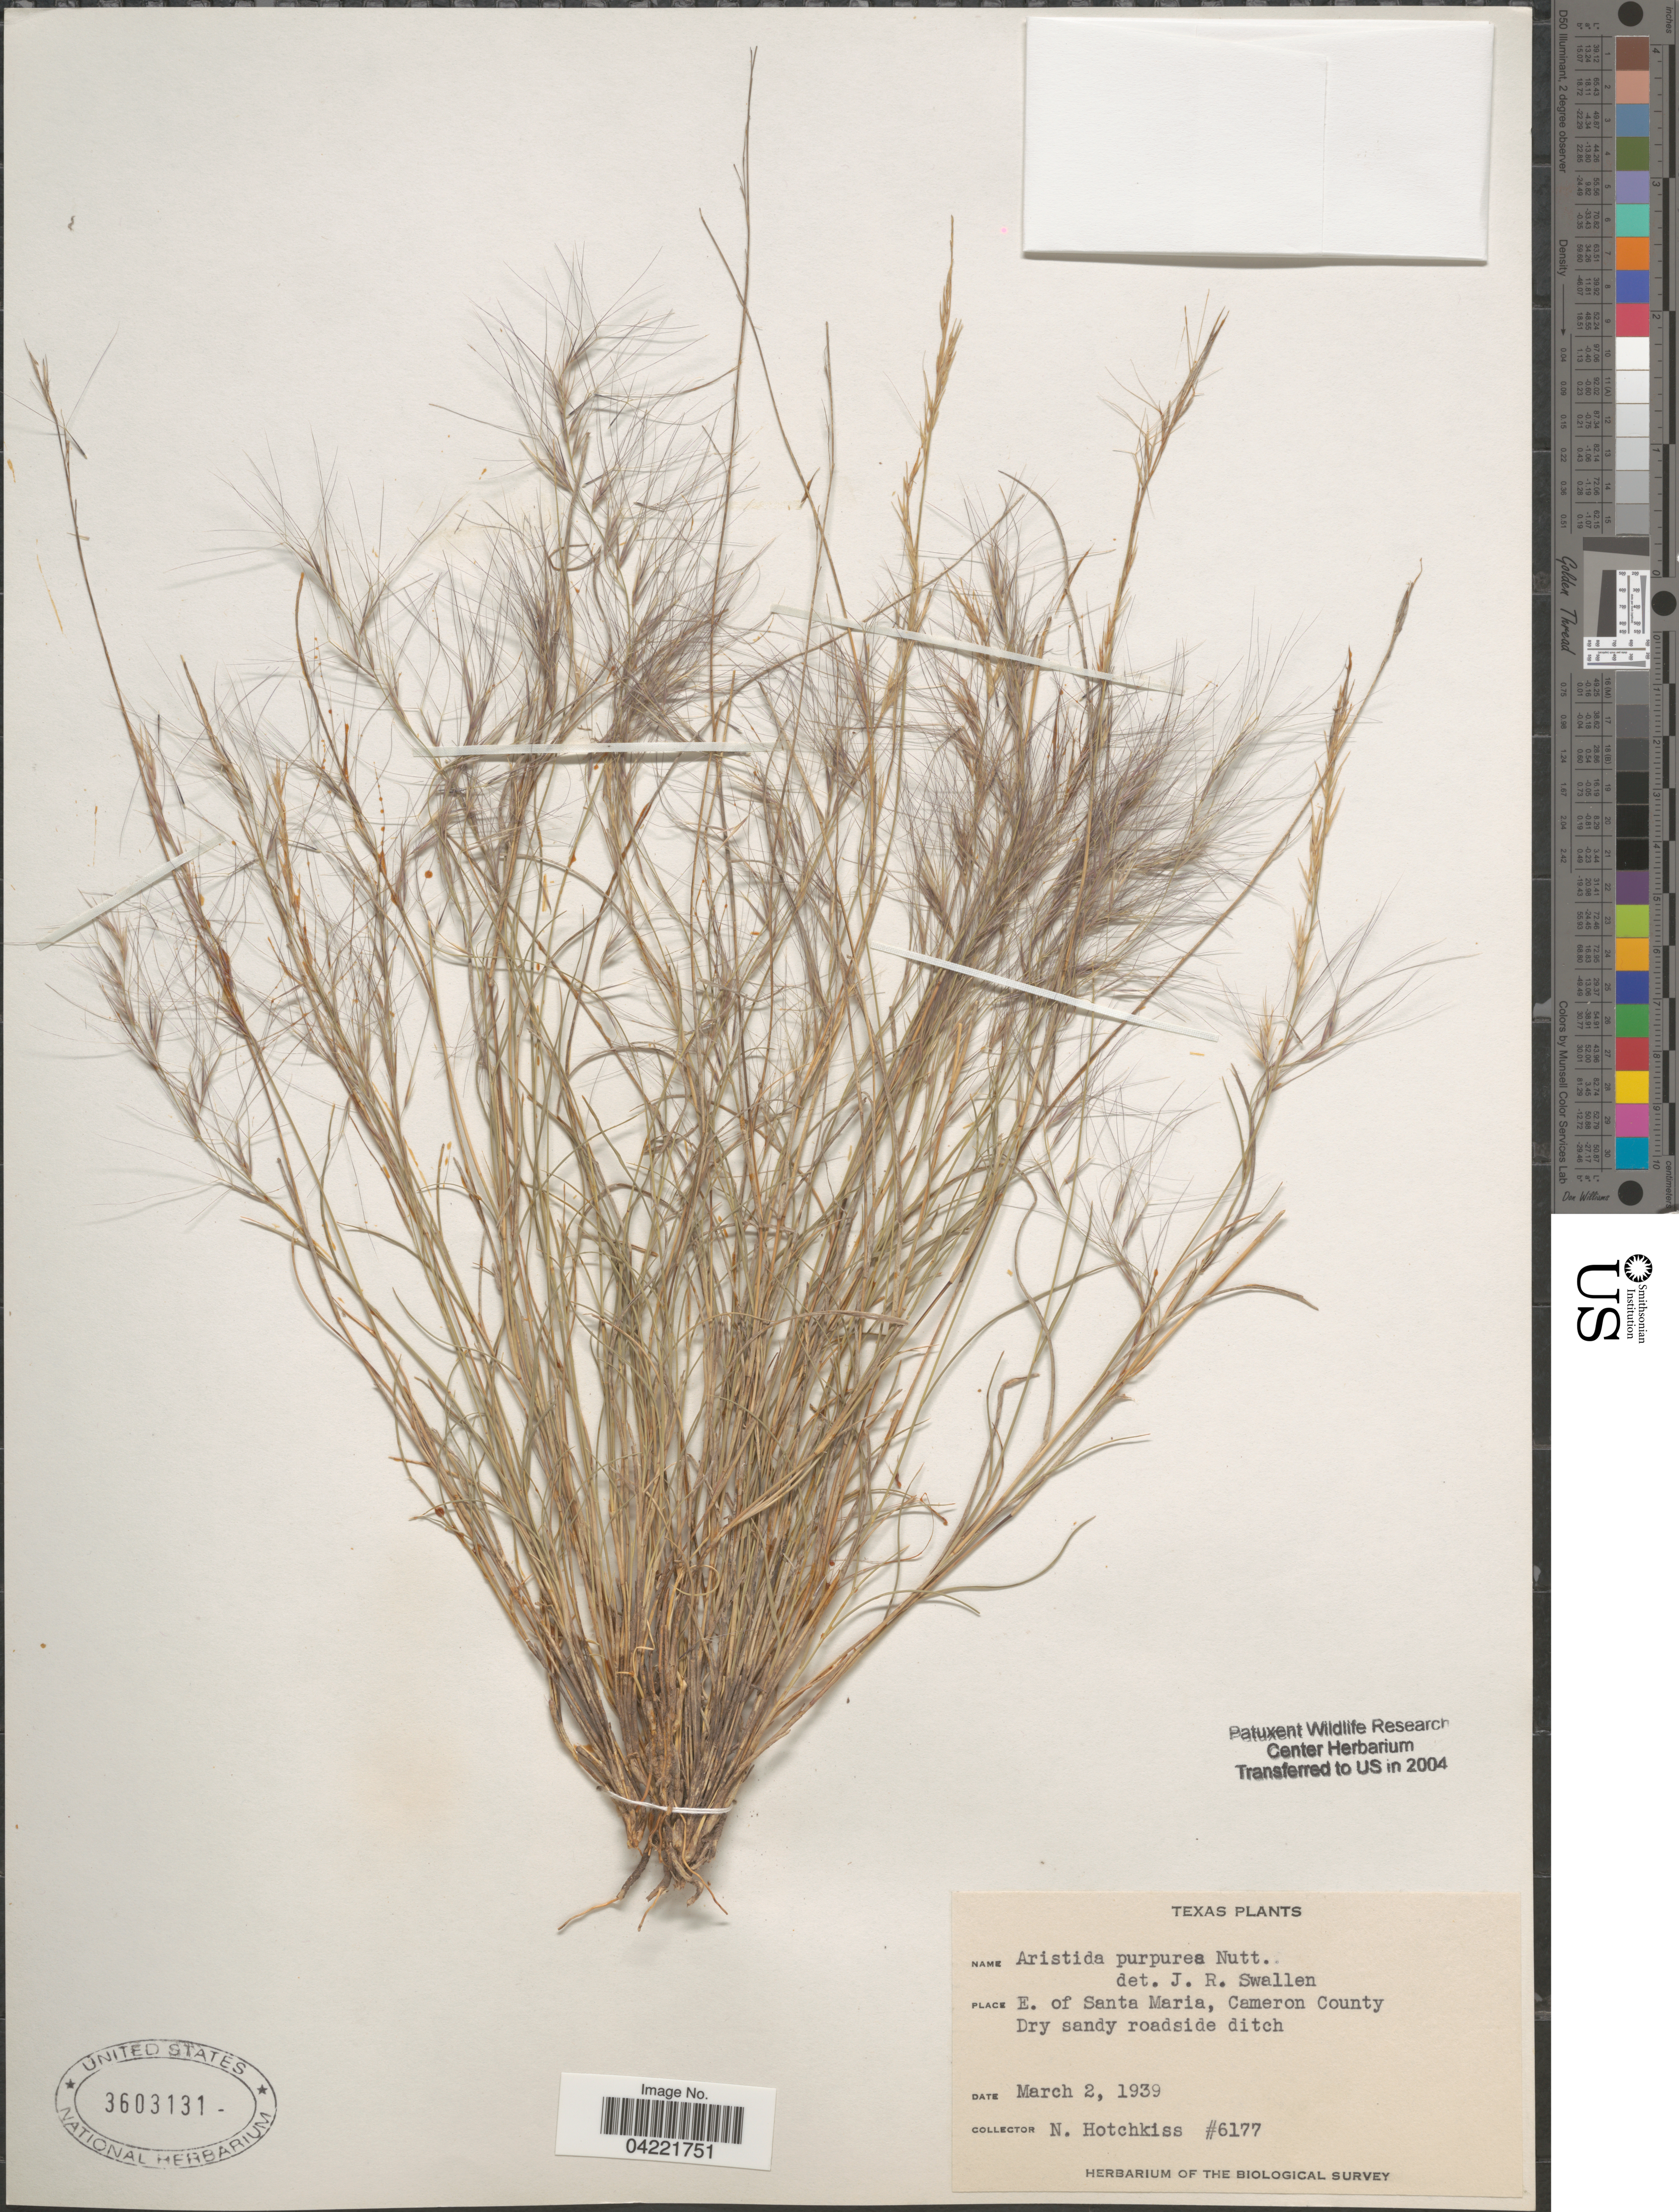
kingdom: Plantae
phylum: Tracheophyta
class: Liliopsida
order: Poales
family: Poaceae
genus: Aristida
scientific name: Aristida purpurea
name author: Nutt.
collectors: N. Hotchkiss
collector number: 6177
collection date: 1939-03-02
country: United States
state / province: Texas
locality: E. of Santa Maria, Cameron County. Biological Survey.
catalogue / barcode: US 3603131